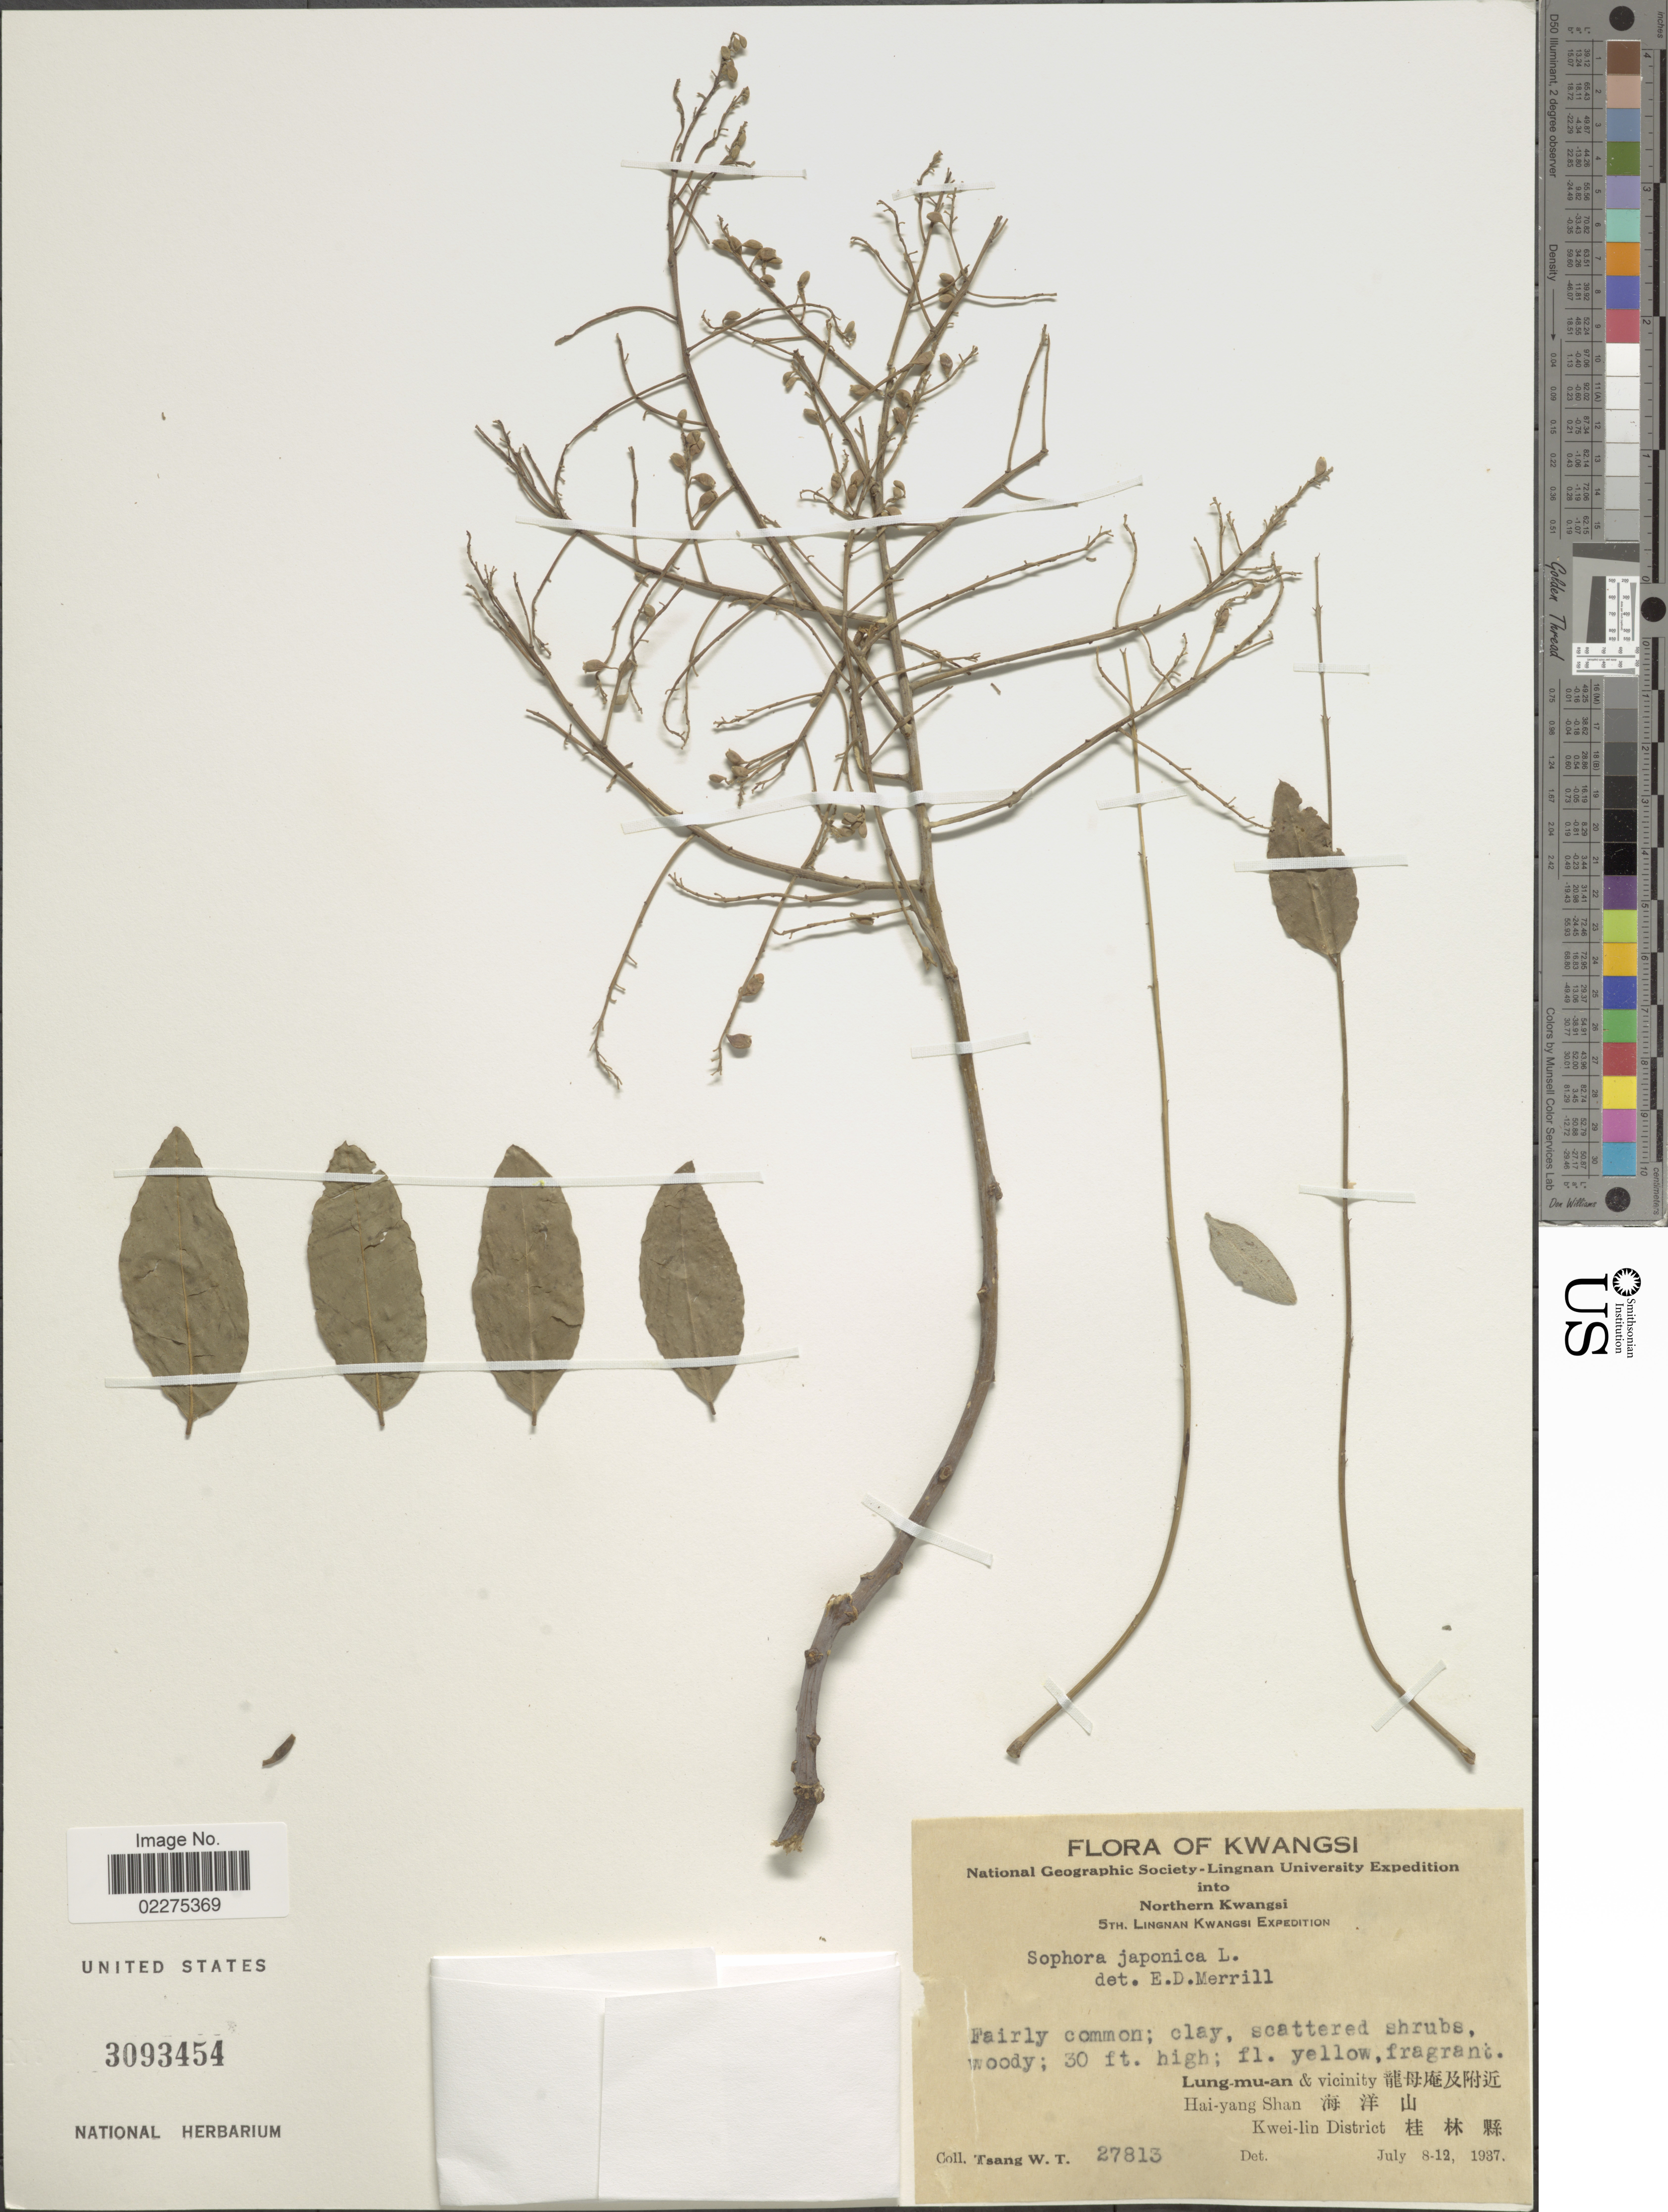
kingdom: Plantae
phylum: Tracheophyta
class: Magnoliopsida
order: Fabales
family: Fabaceae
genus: Sophora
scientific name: Sophora japonica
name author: L.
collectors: W. T. Tsang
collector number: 27813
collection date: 1937-07-08/1937-07-12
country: China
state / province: Guangxi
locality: Northern Kwangsi. Lung-mu-an & vicinity. Hai-yang Shan. Kwei-lin District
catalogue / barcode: US 3093454